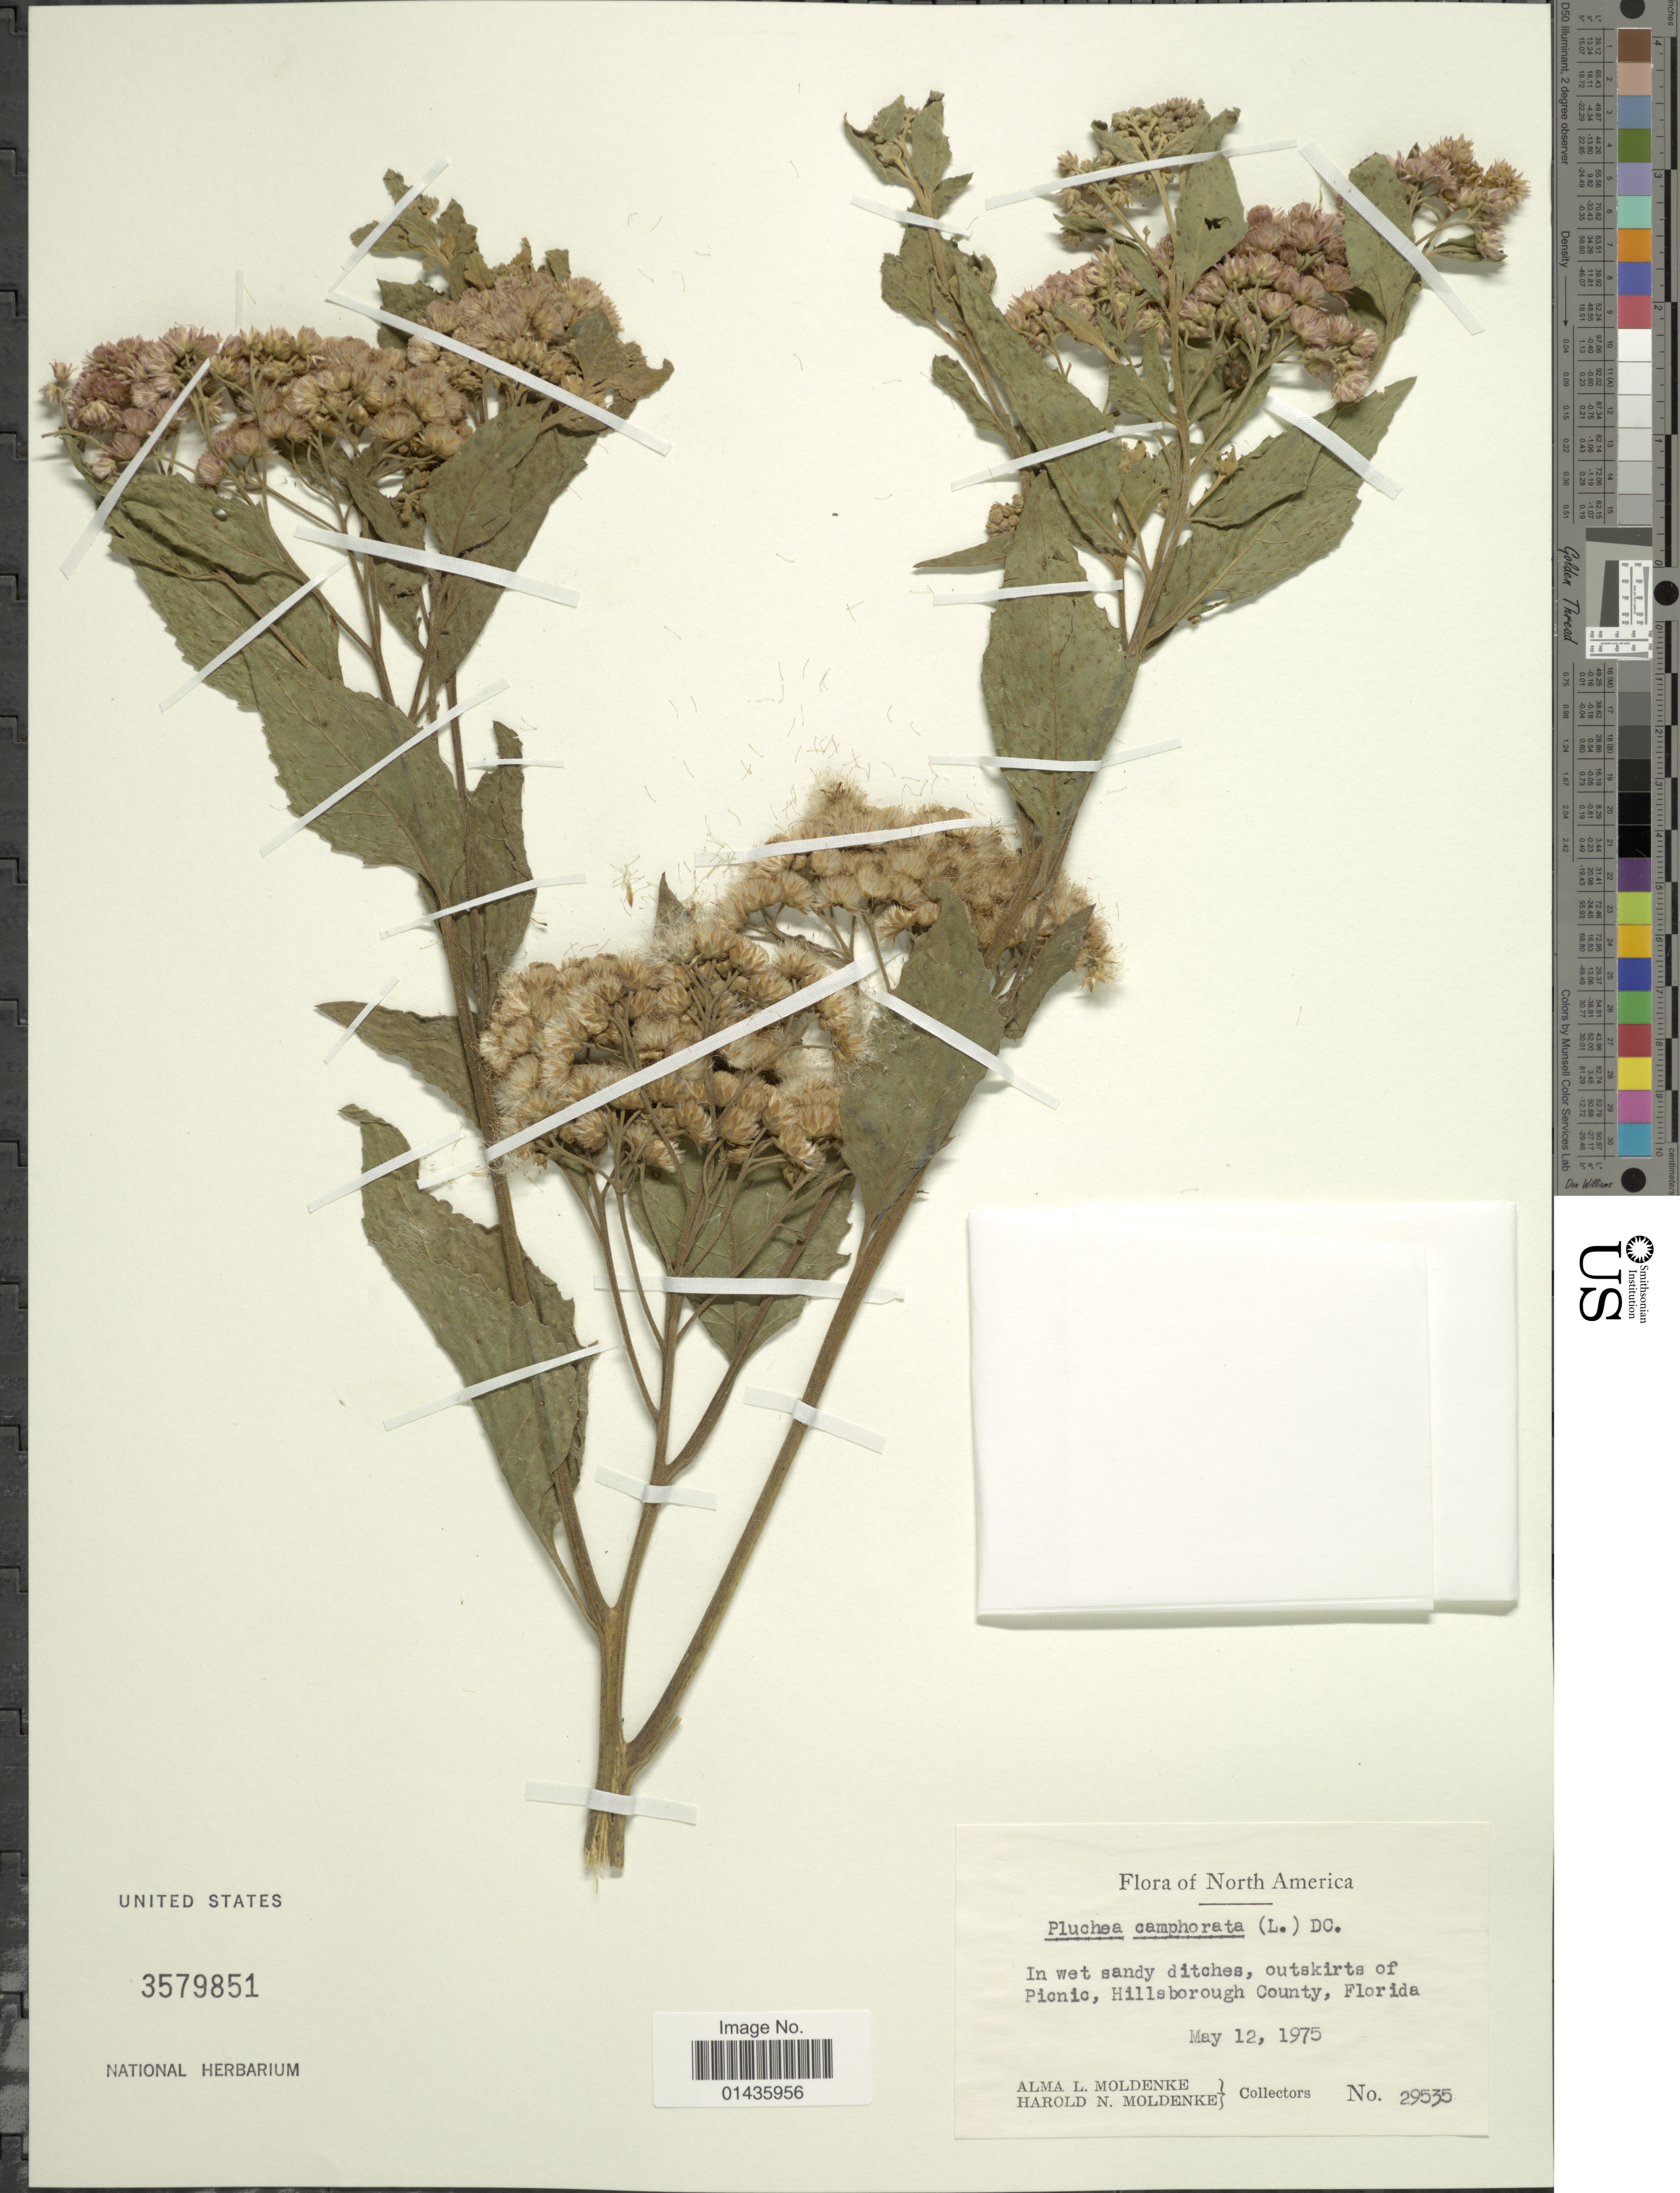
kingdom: Plantae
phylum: Tracheophyta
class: Magnoliopsida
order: Asterales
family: Asteraceae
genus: Pluchea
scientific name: Pluchea camphorata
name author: (L.) DC.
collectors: A. L. Moldenke & H. N. Moldenke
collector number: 29535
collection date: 1975-05-12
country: United States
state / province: Florida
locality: North America, outskirts of Picnic, Hillsborough County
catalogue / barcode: US 3579851